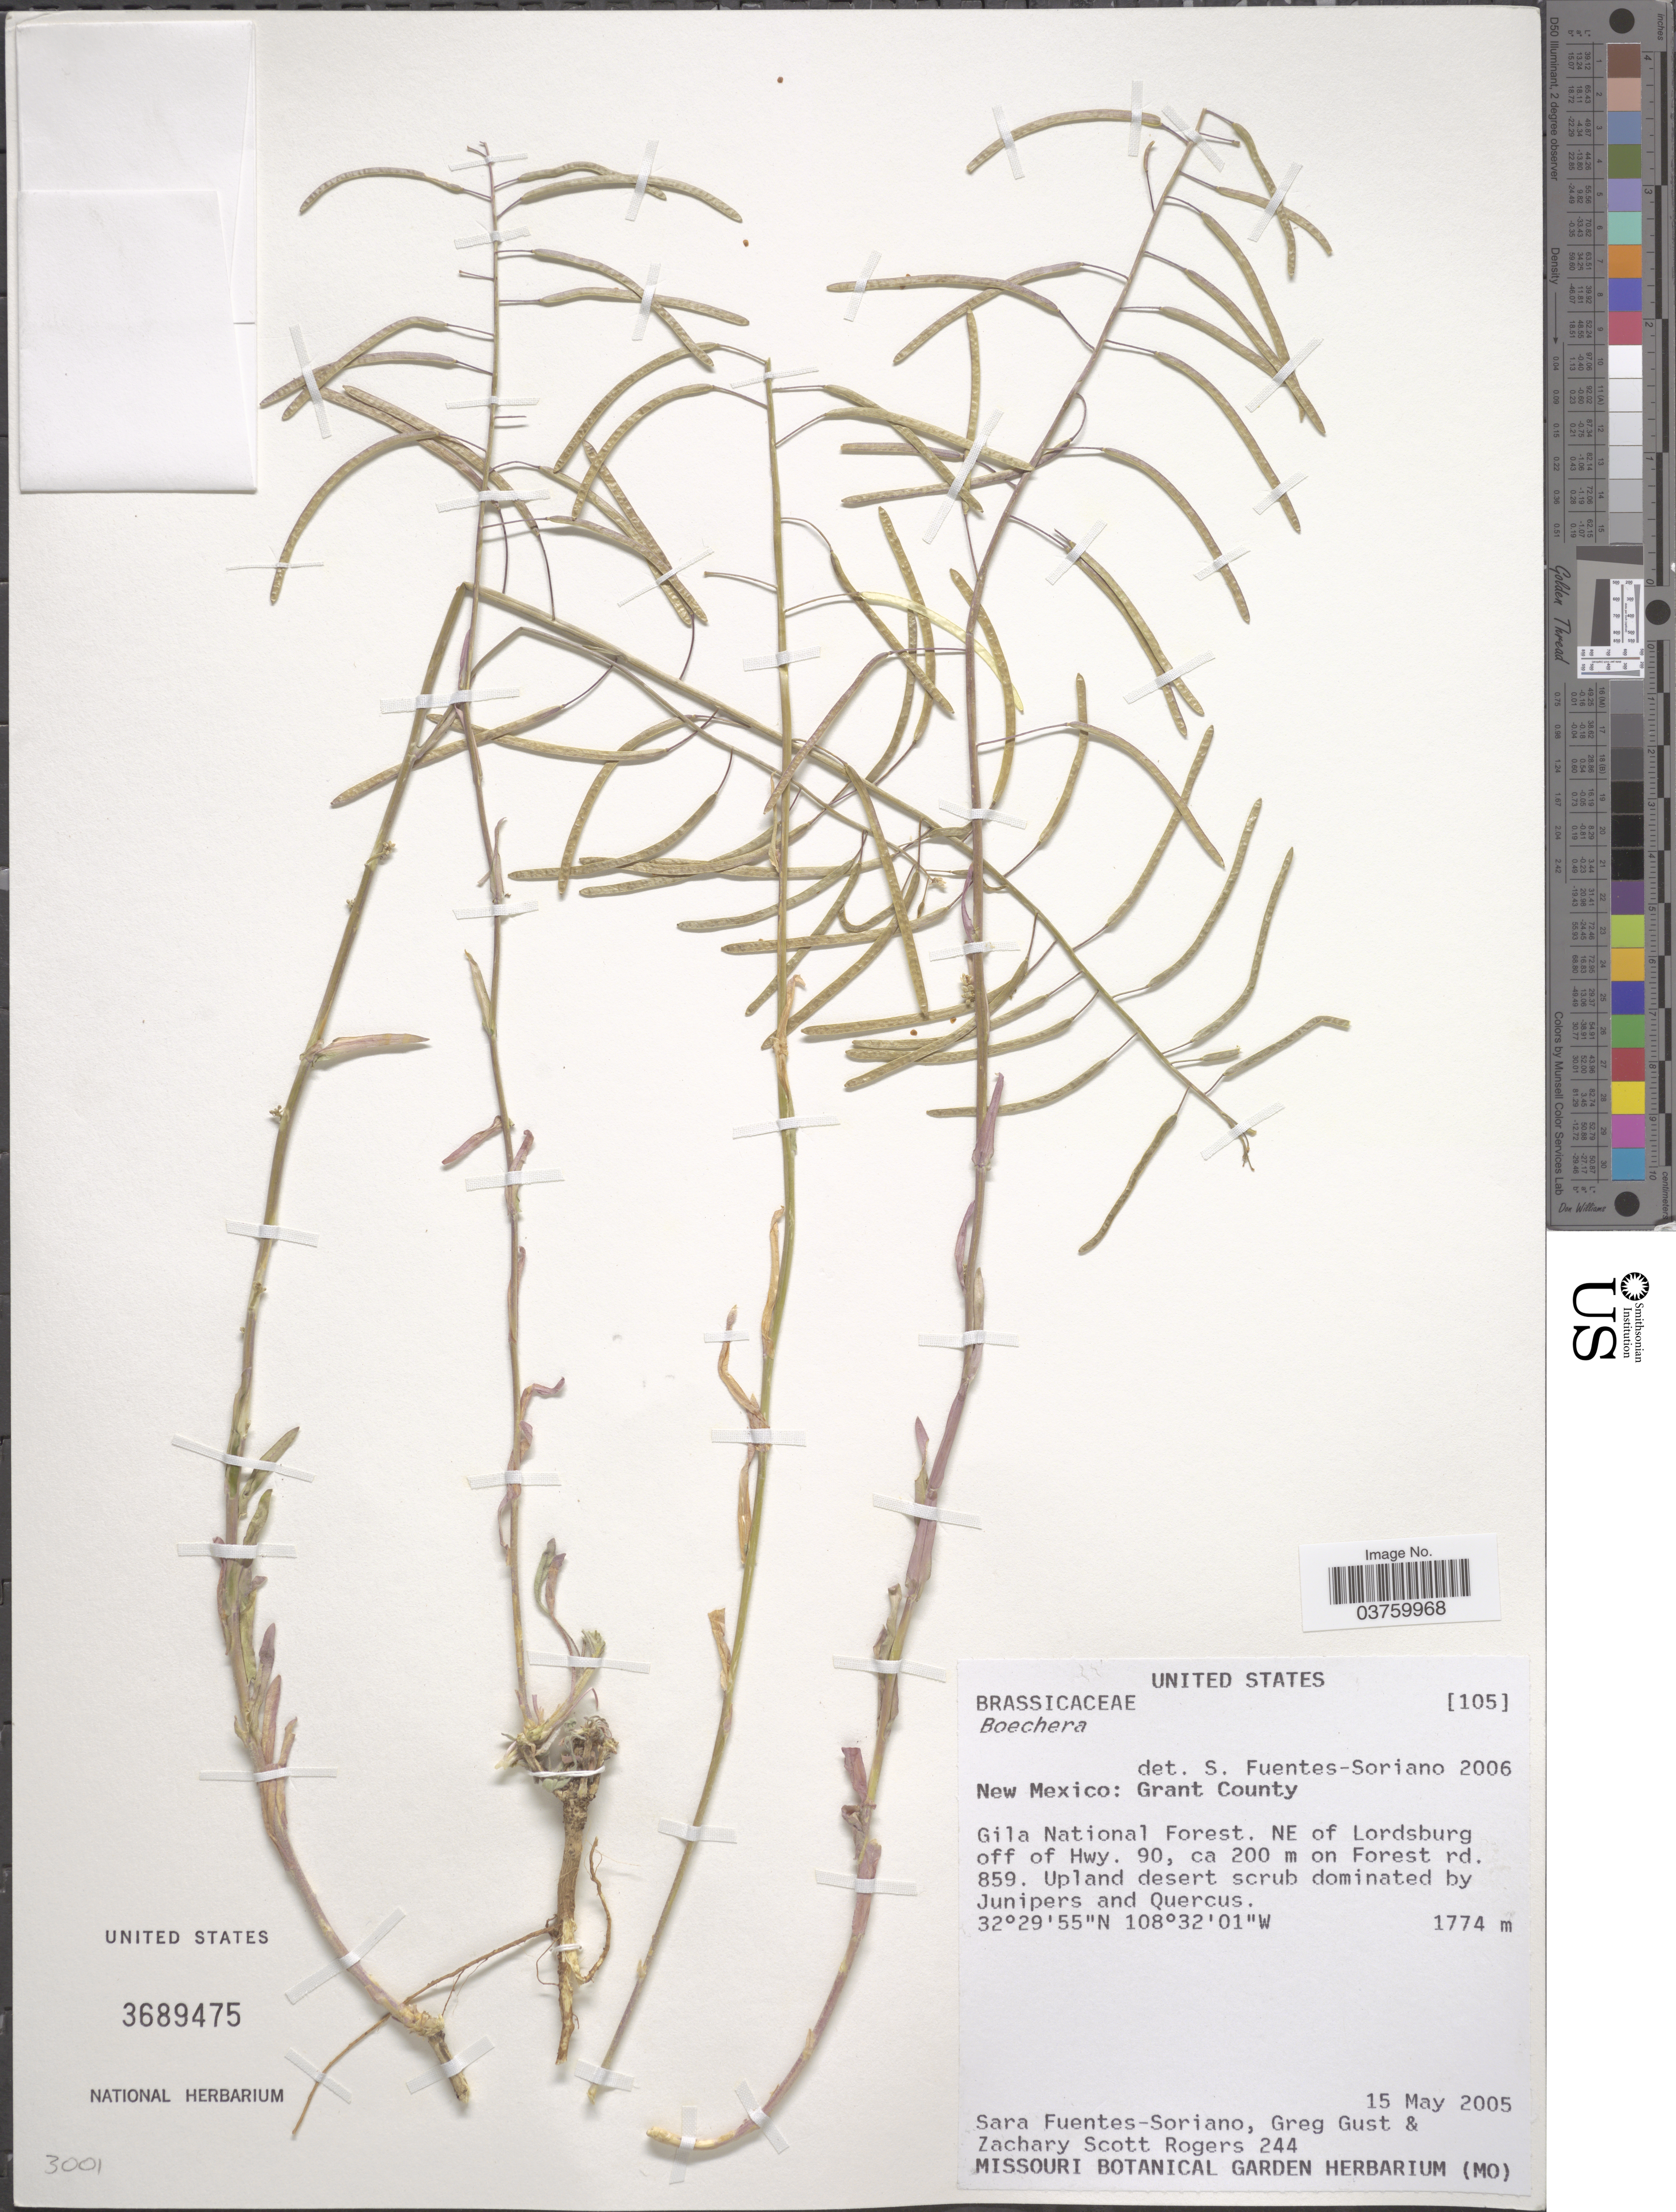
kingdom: Plantae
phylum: Tracheophyta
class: Magnoliopsida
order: Brassicales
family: Brassicaceae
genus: Boechera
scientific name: Boechera sp.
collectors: S. Fuentes-Soriano, G. Gust & Z. S. Rogers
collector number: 244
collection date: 2005-05-15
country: United States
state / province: New Mexico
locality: Grant County. Gila National Forest. NE of Lordsburg off of Hwy. 90, ca 200 m on Forest rd. 859.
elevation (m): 1774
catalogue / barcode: US 3689475